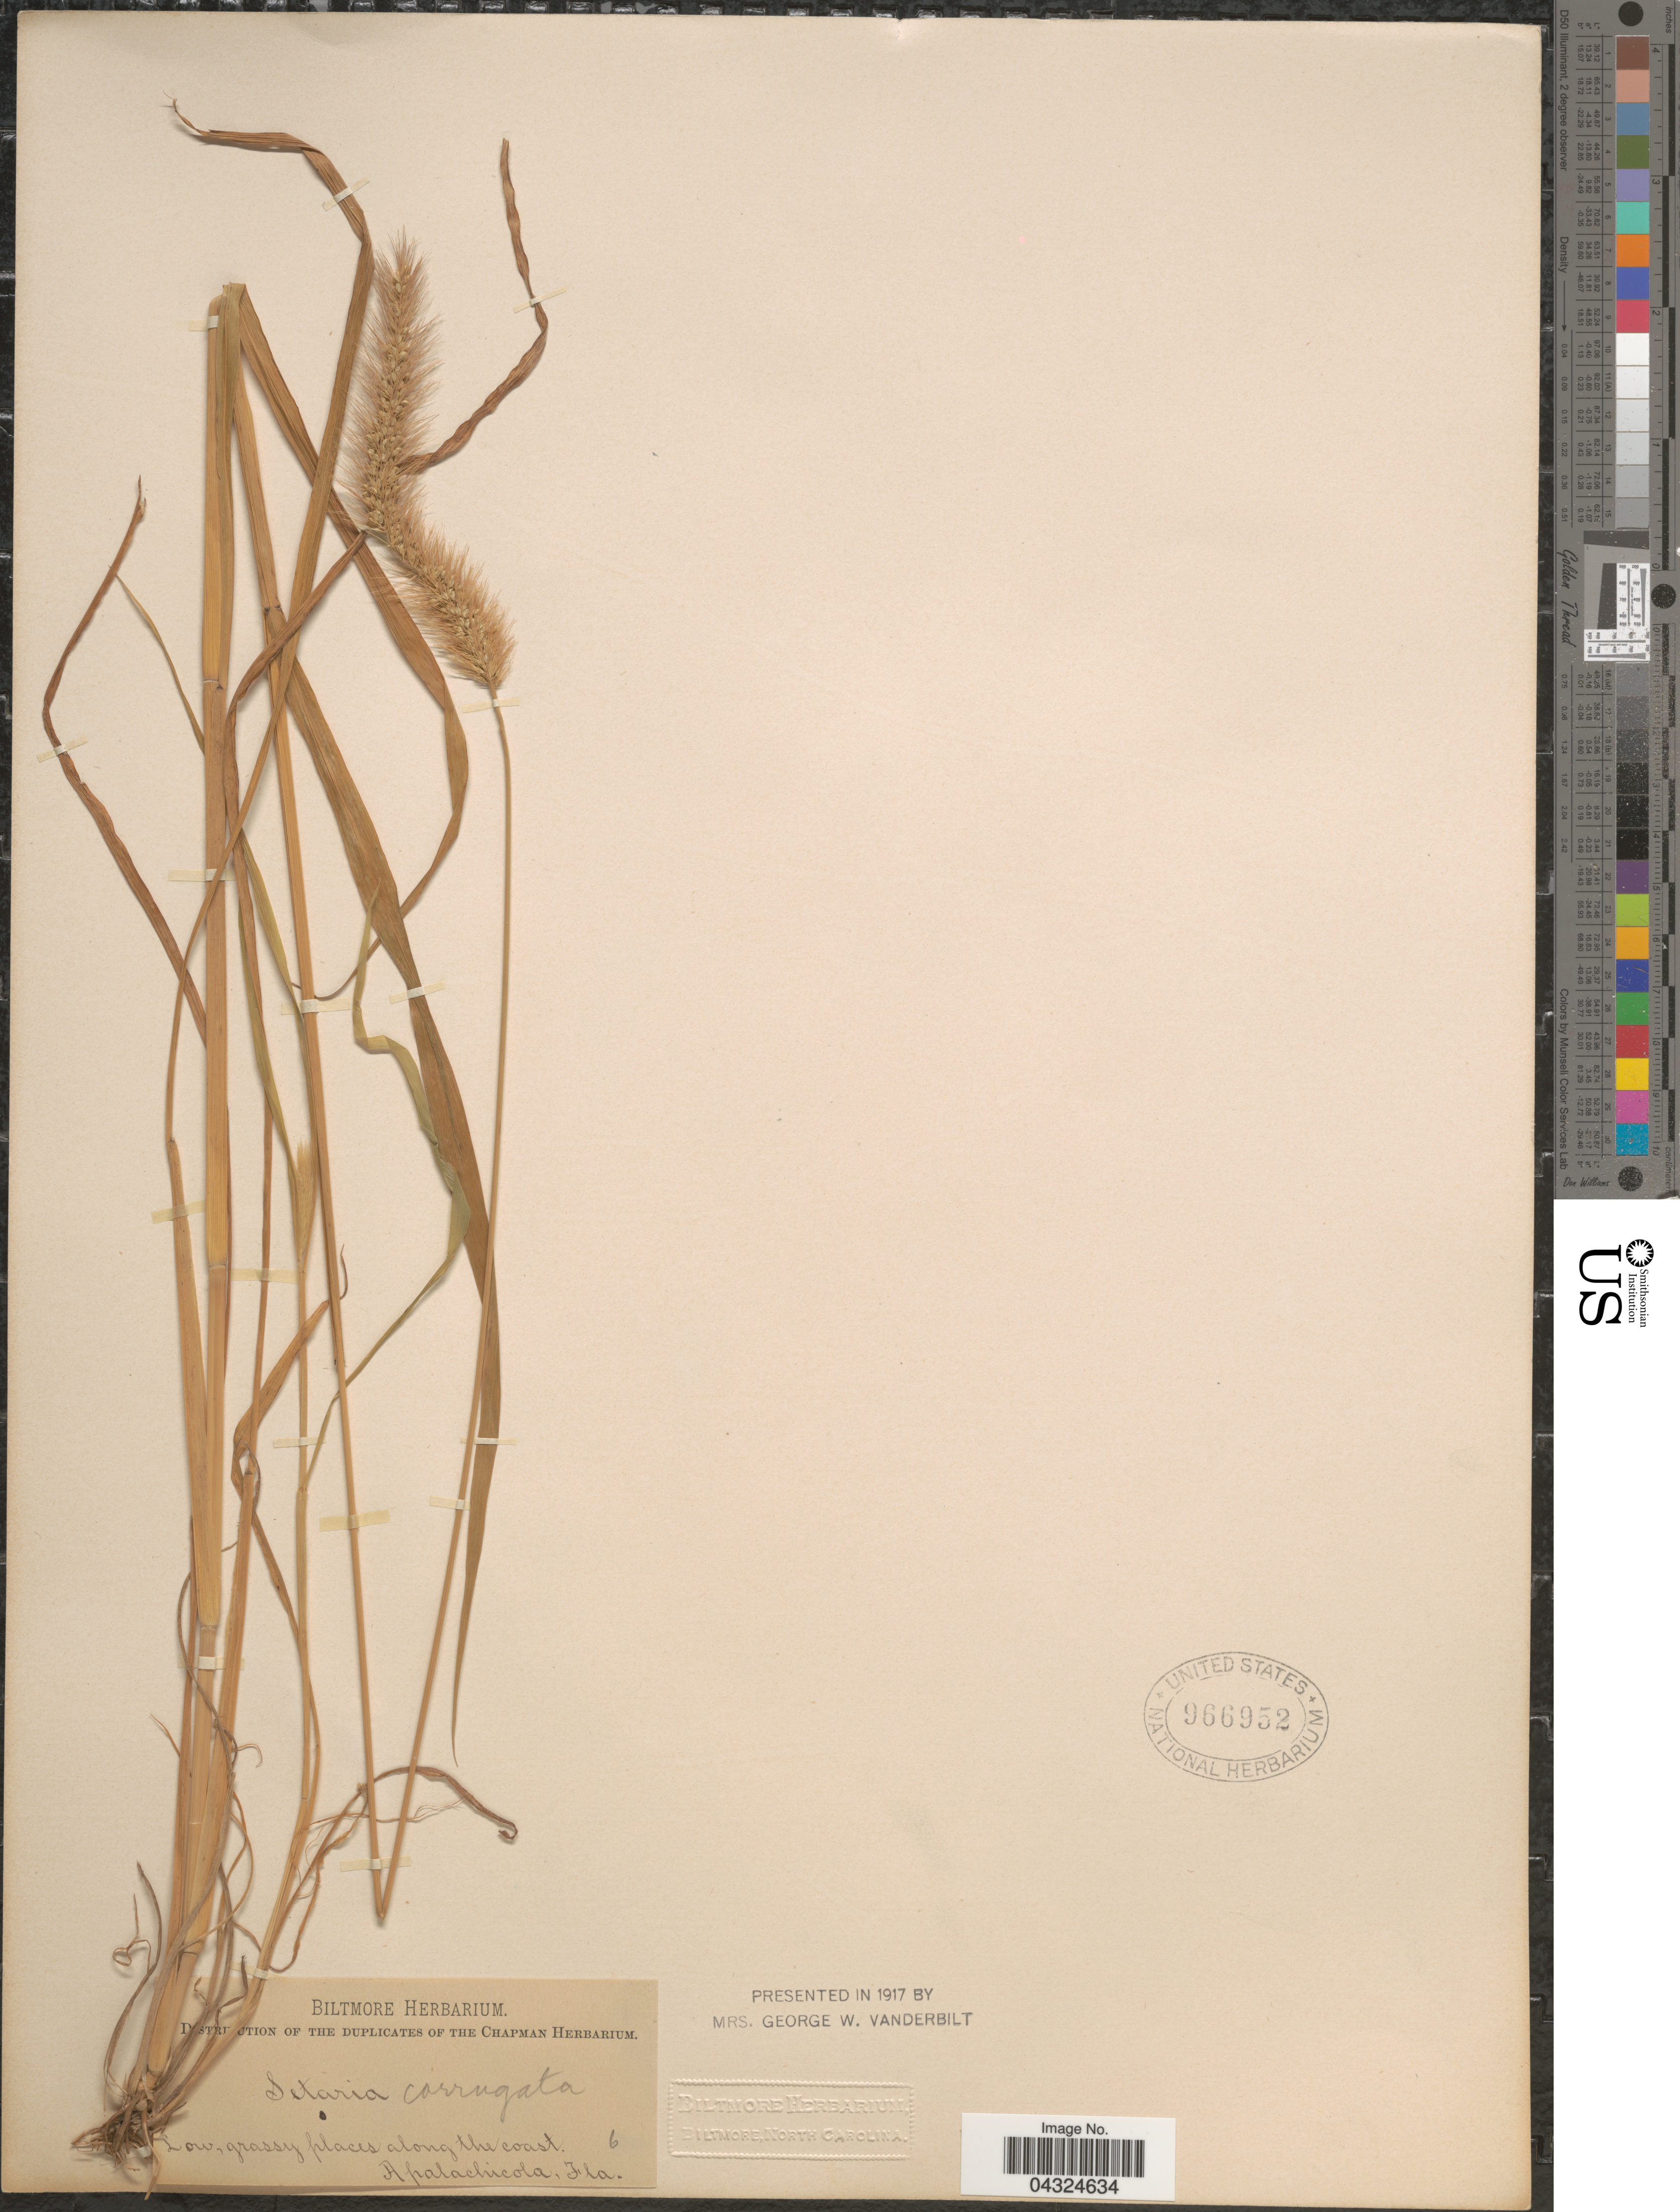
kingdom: Plantae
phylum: Tracheophyta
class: Liliopsida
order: Poales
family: Poaceae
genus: Setaria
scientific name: Setaria corrugata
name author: (Elliott) Schult.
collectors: ex herb. Biltmore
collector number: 6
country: United States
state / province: Florida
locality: Apalachicola.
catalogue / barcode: US 966952